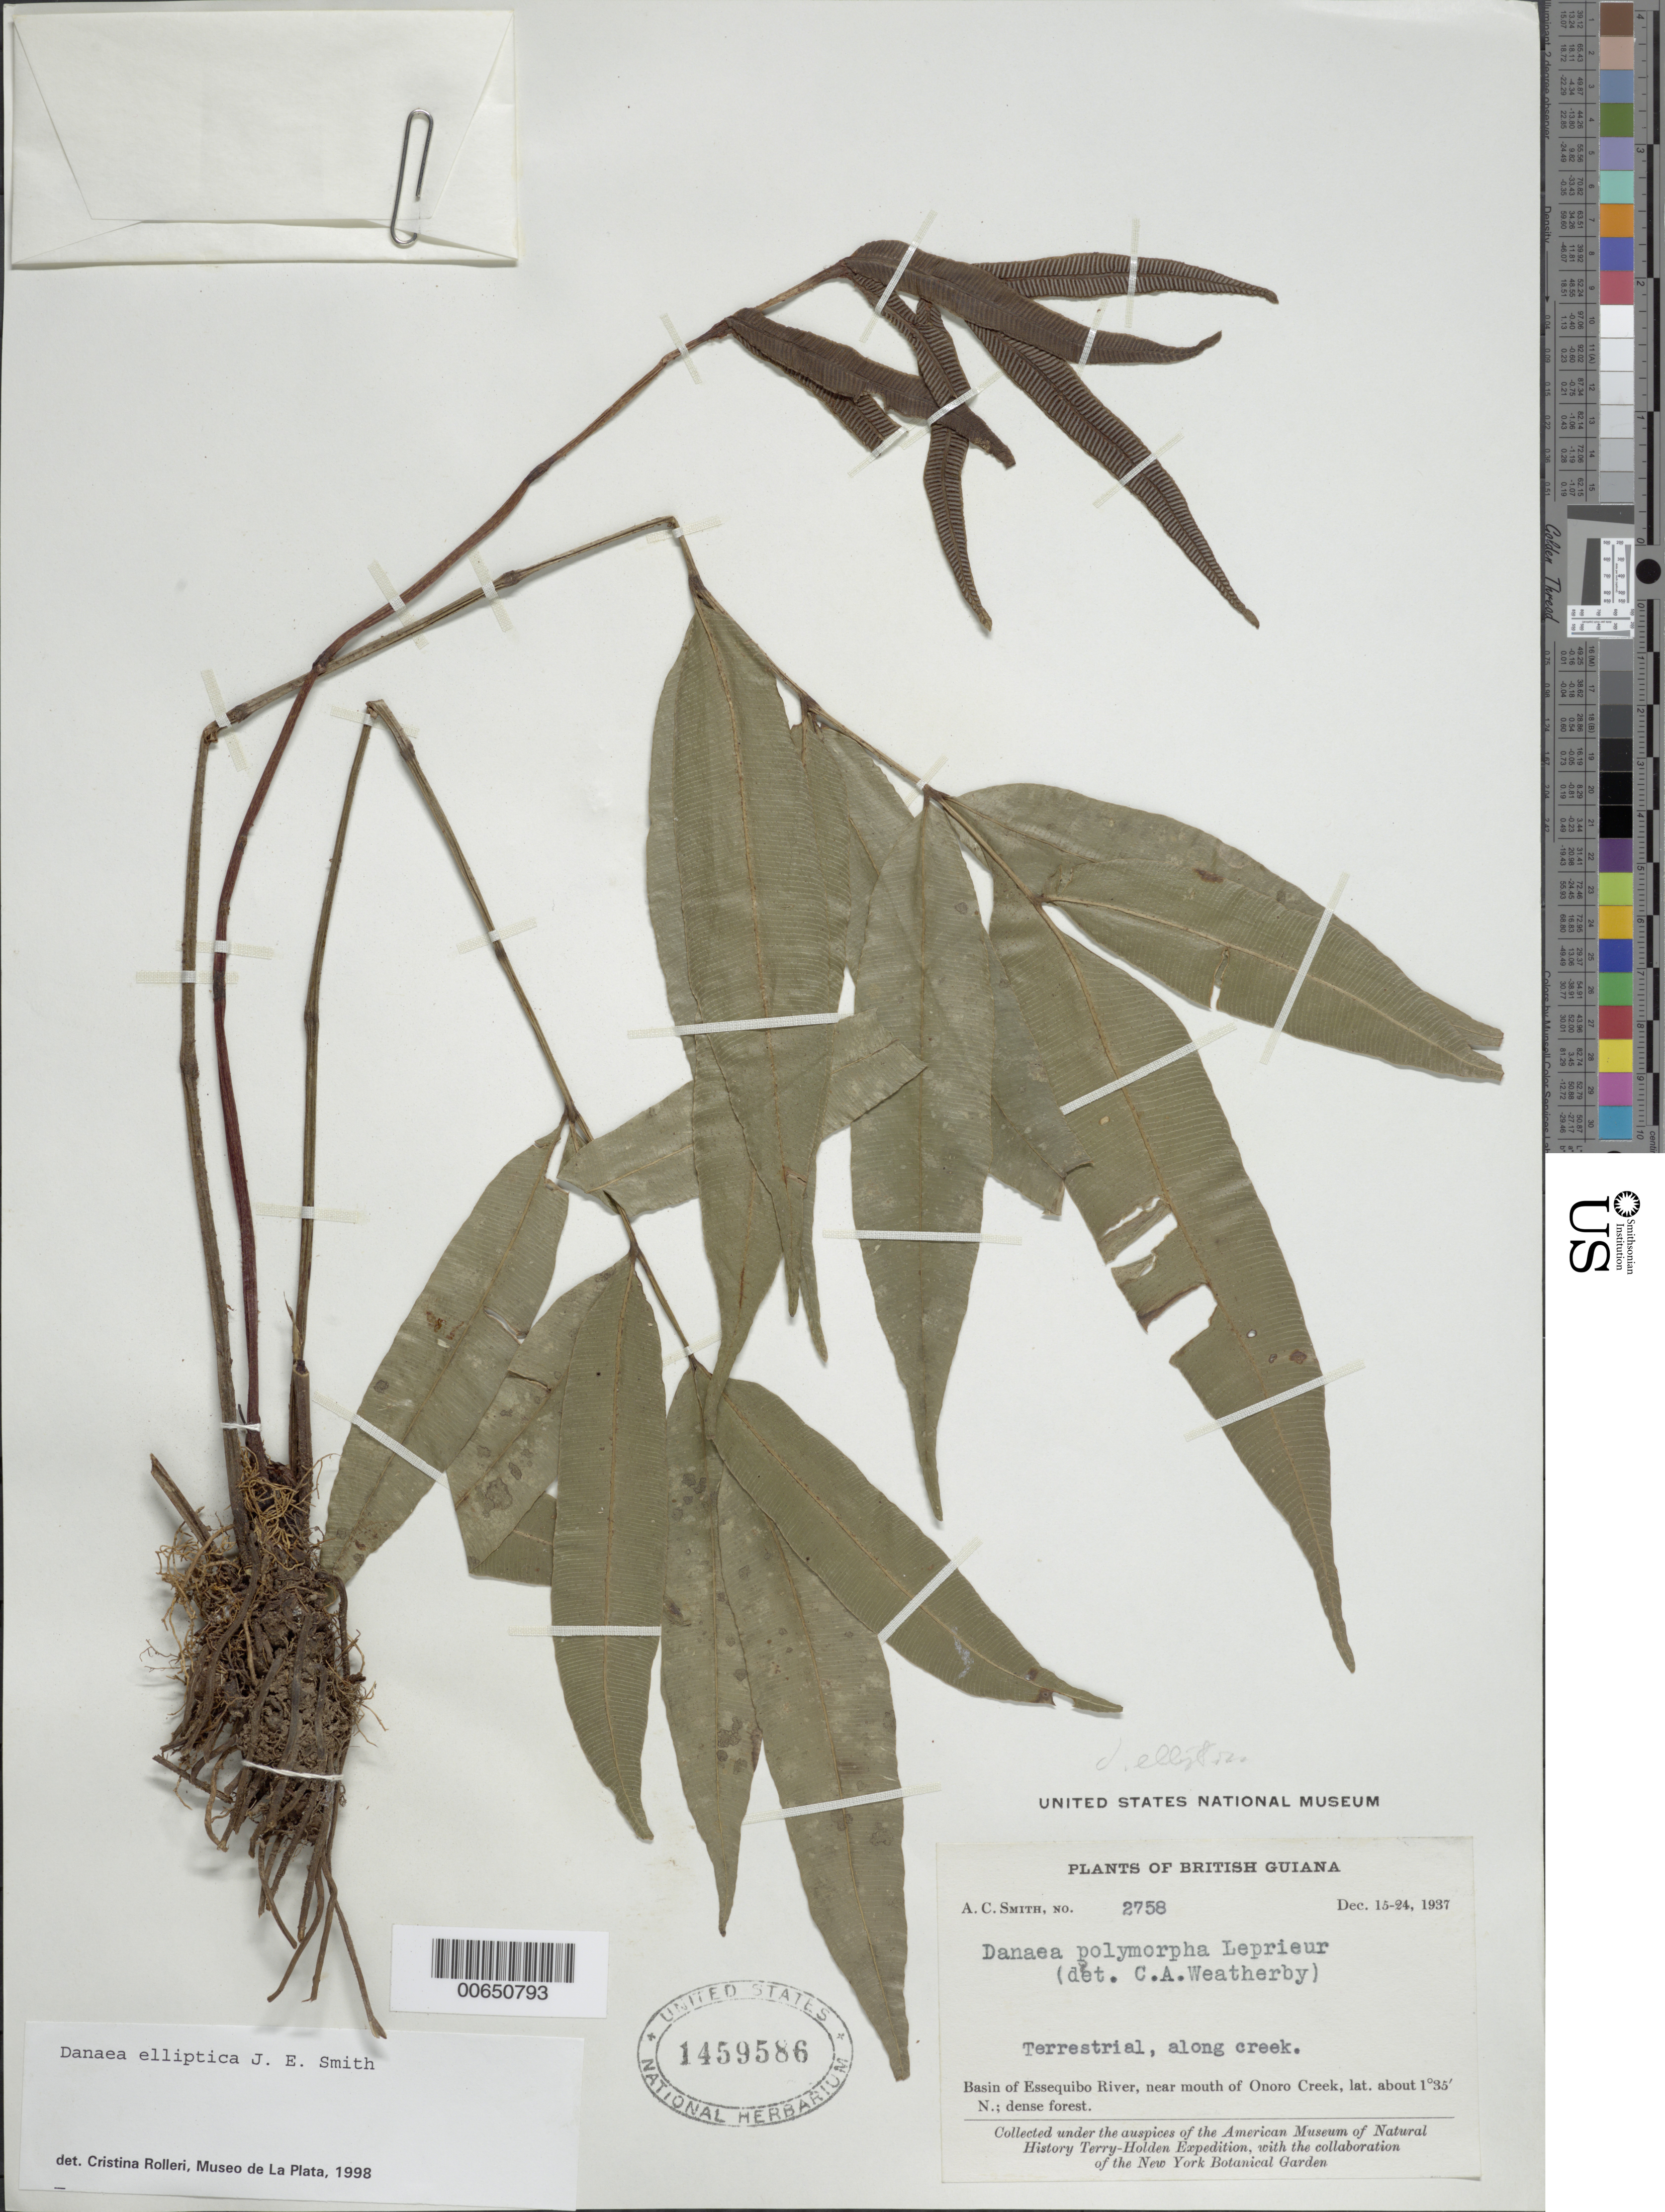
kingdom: Plantae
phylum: Tracheophyta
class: Polypodiopsida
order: Marattiales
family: Marattiaceae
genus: Danaea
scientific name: Danaea elliptica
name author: Sm.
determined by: Rolleri, Cristina H.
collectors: A. C. Smith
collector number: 2758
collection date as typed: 15-Dec-37 to 24-Dec-37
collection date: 1937-12-15/1937-12-24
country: Guyana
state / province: U. Takutu-U. Essequibo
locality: Onoro Creek (near mouth), Essequibo River basin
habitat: Dense forest along creek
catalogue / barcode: US 1459586